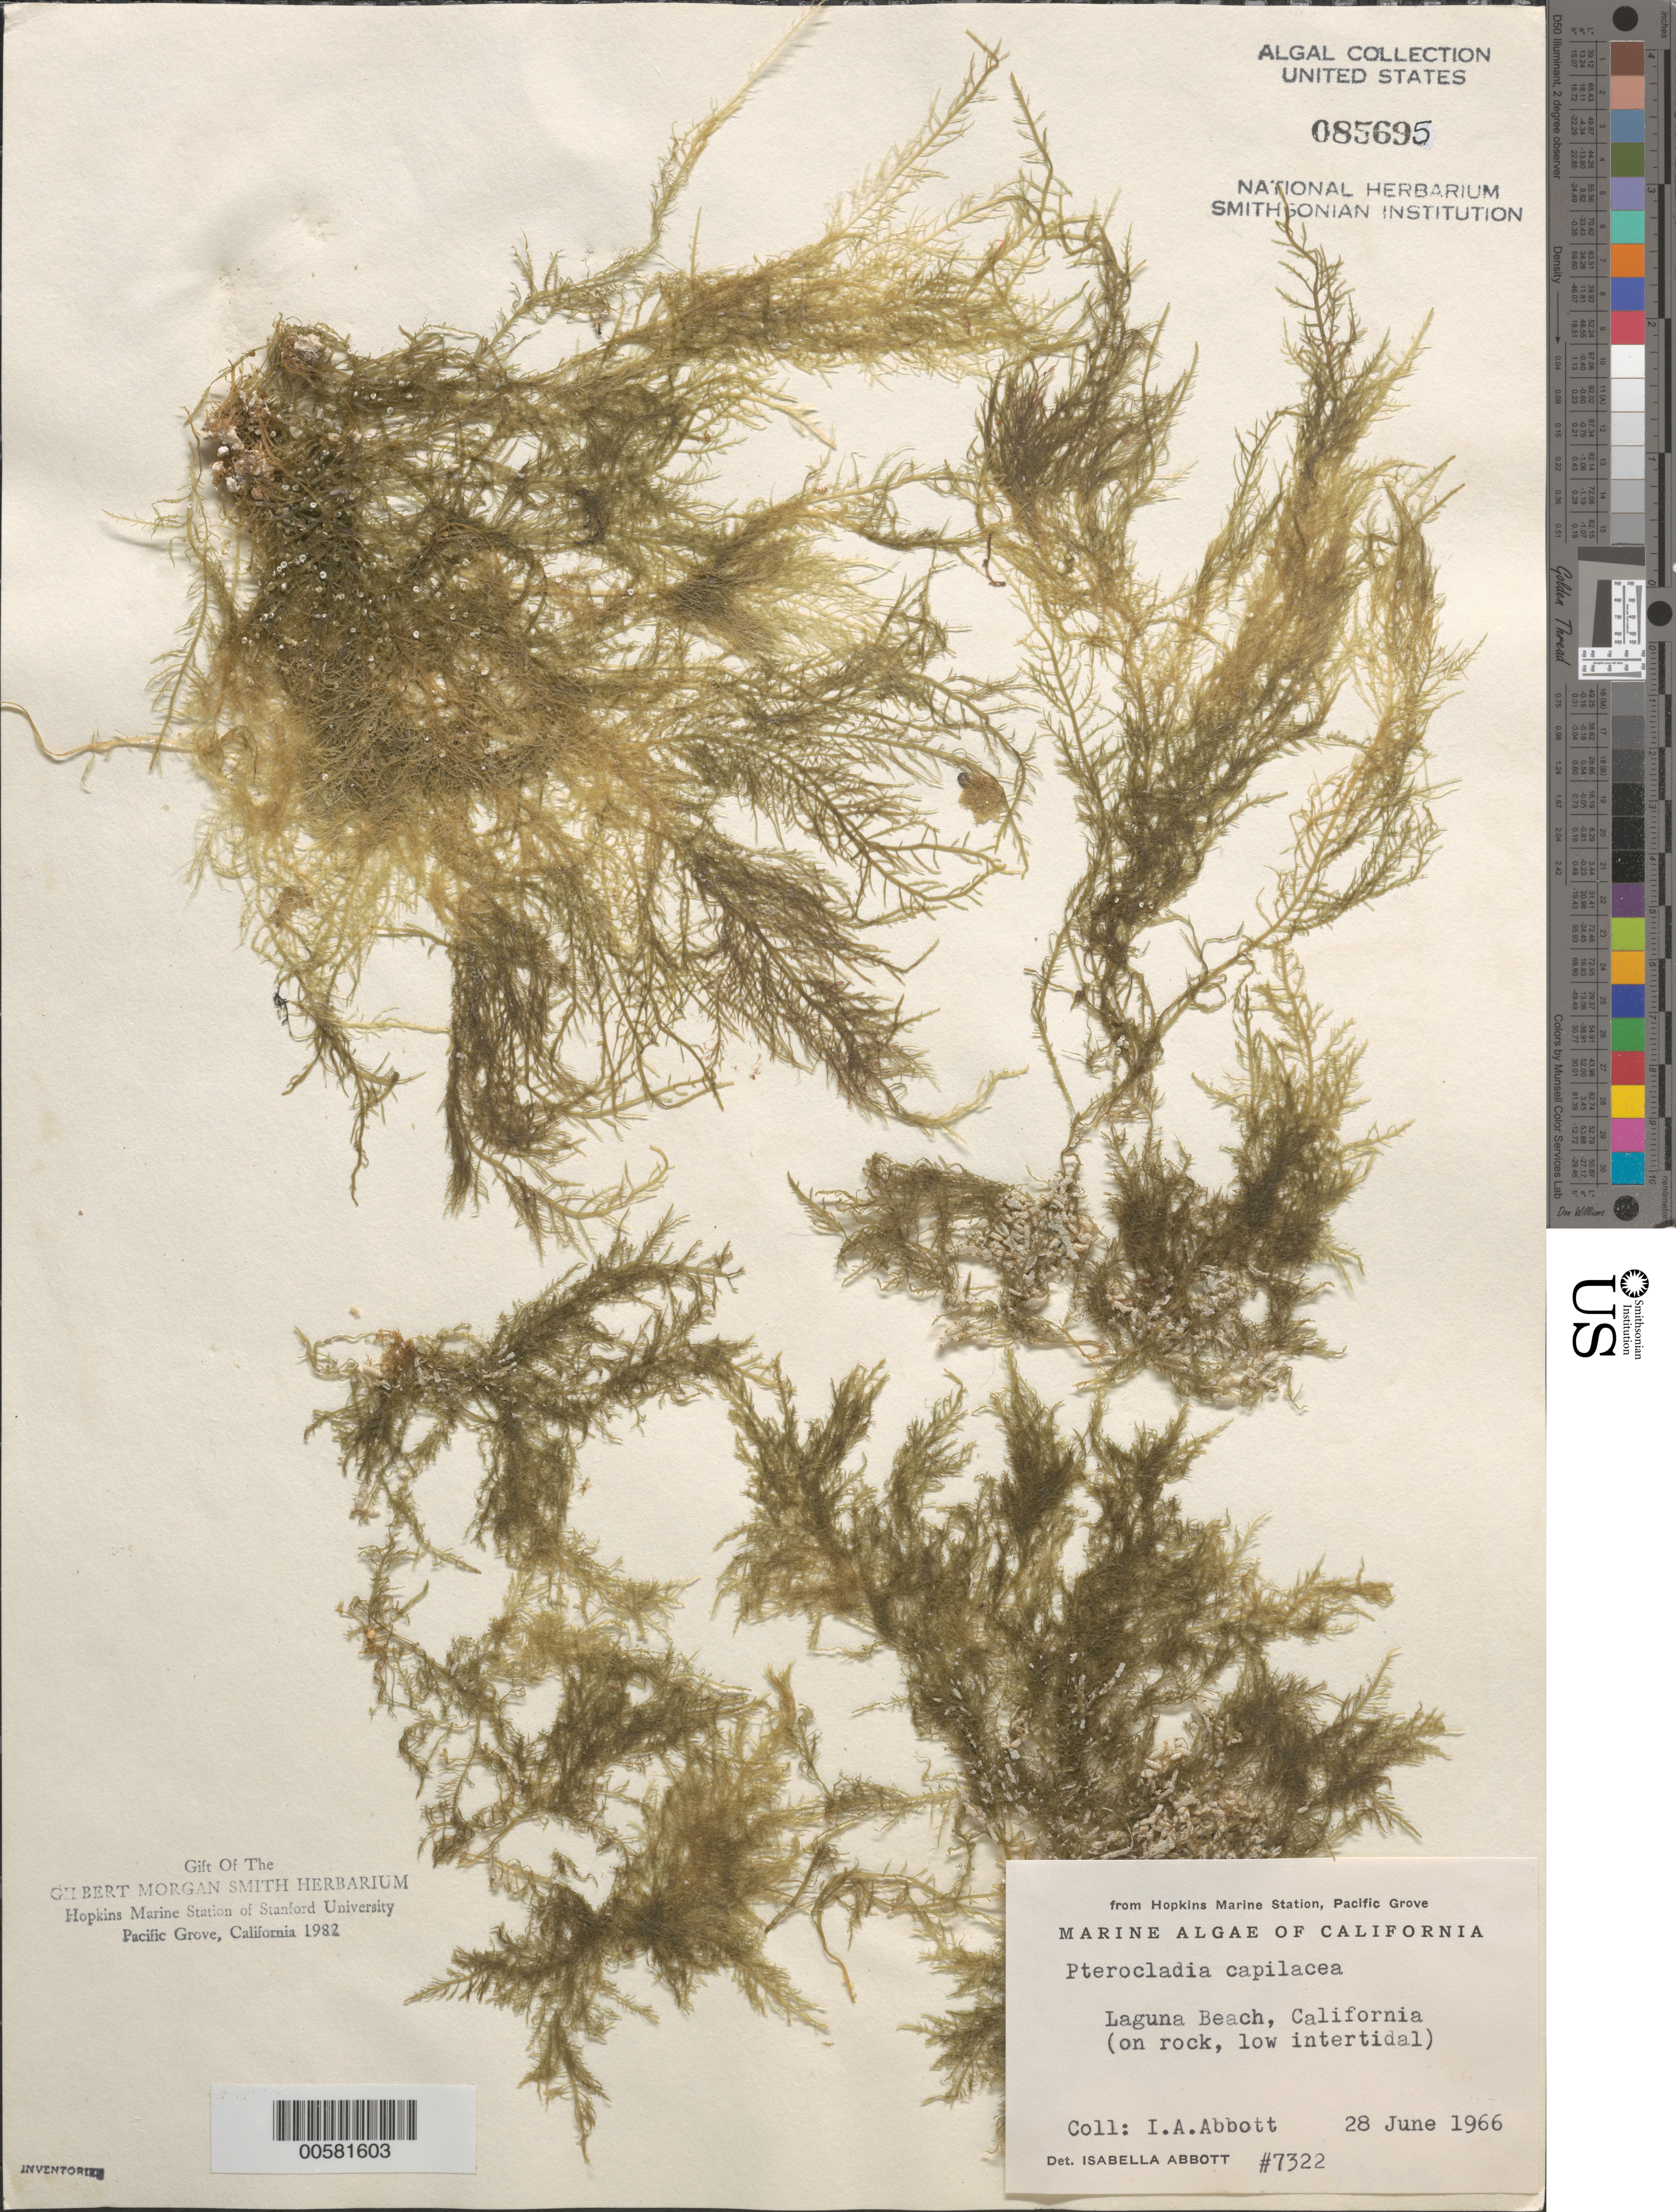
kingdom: Plantae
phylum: Rhodophyta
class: Florideophyceae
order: Gelidiales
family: Pterocladiaceae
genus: Pterocladiella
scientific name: Pterocladiella capillacea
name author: (S.G. Gmel.) Santelices & Hommers.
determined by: Algae name updating Project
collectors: I. A. Abbott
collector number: IAA 7322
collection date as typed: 28 Jun 1966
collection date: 1966-06-28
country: United States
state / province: California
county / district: Orange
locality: Laguna Beach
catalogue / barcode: US 85695